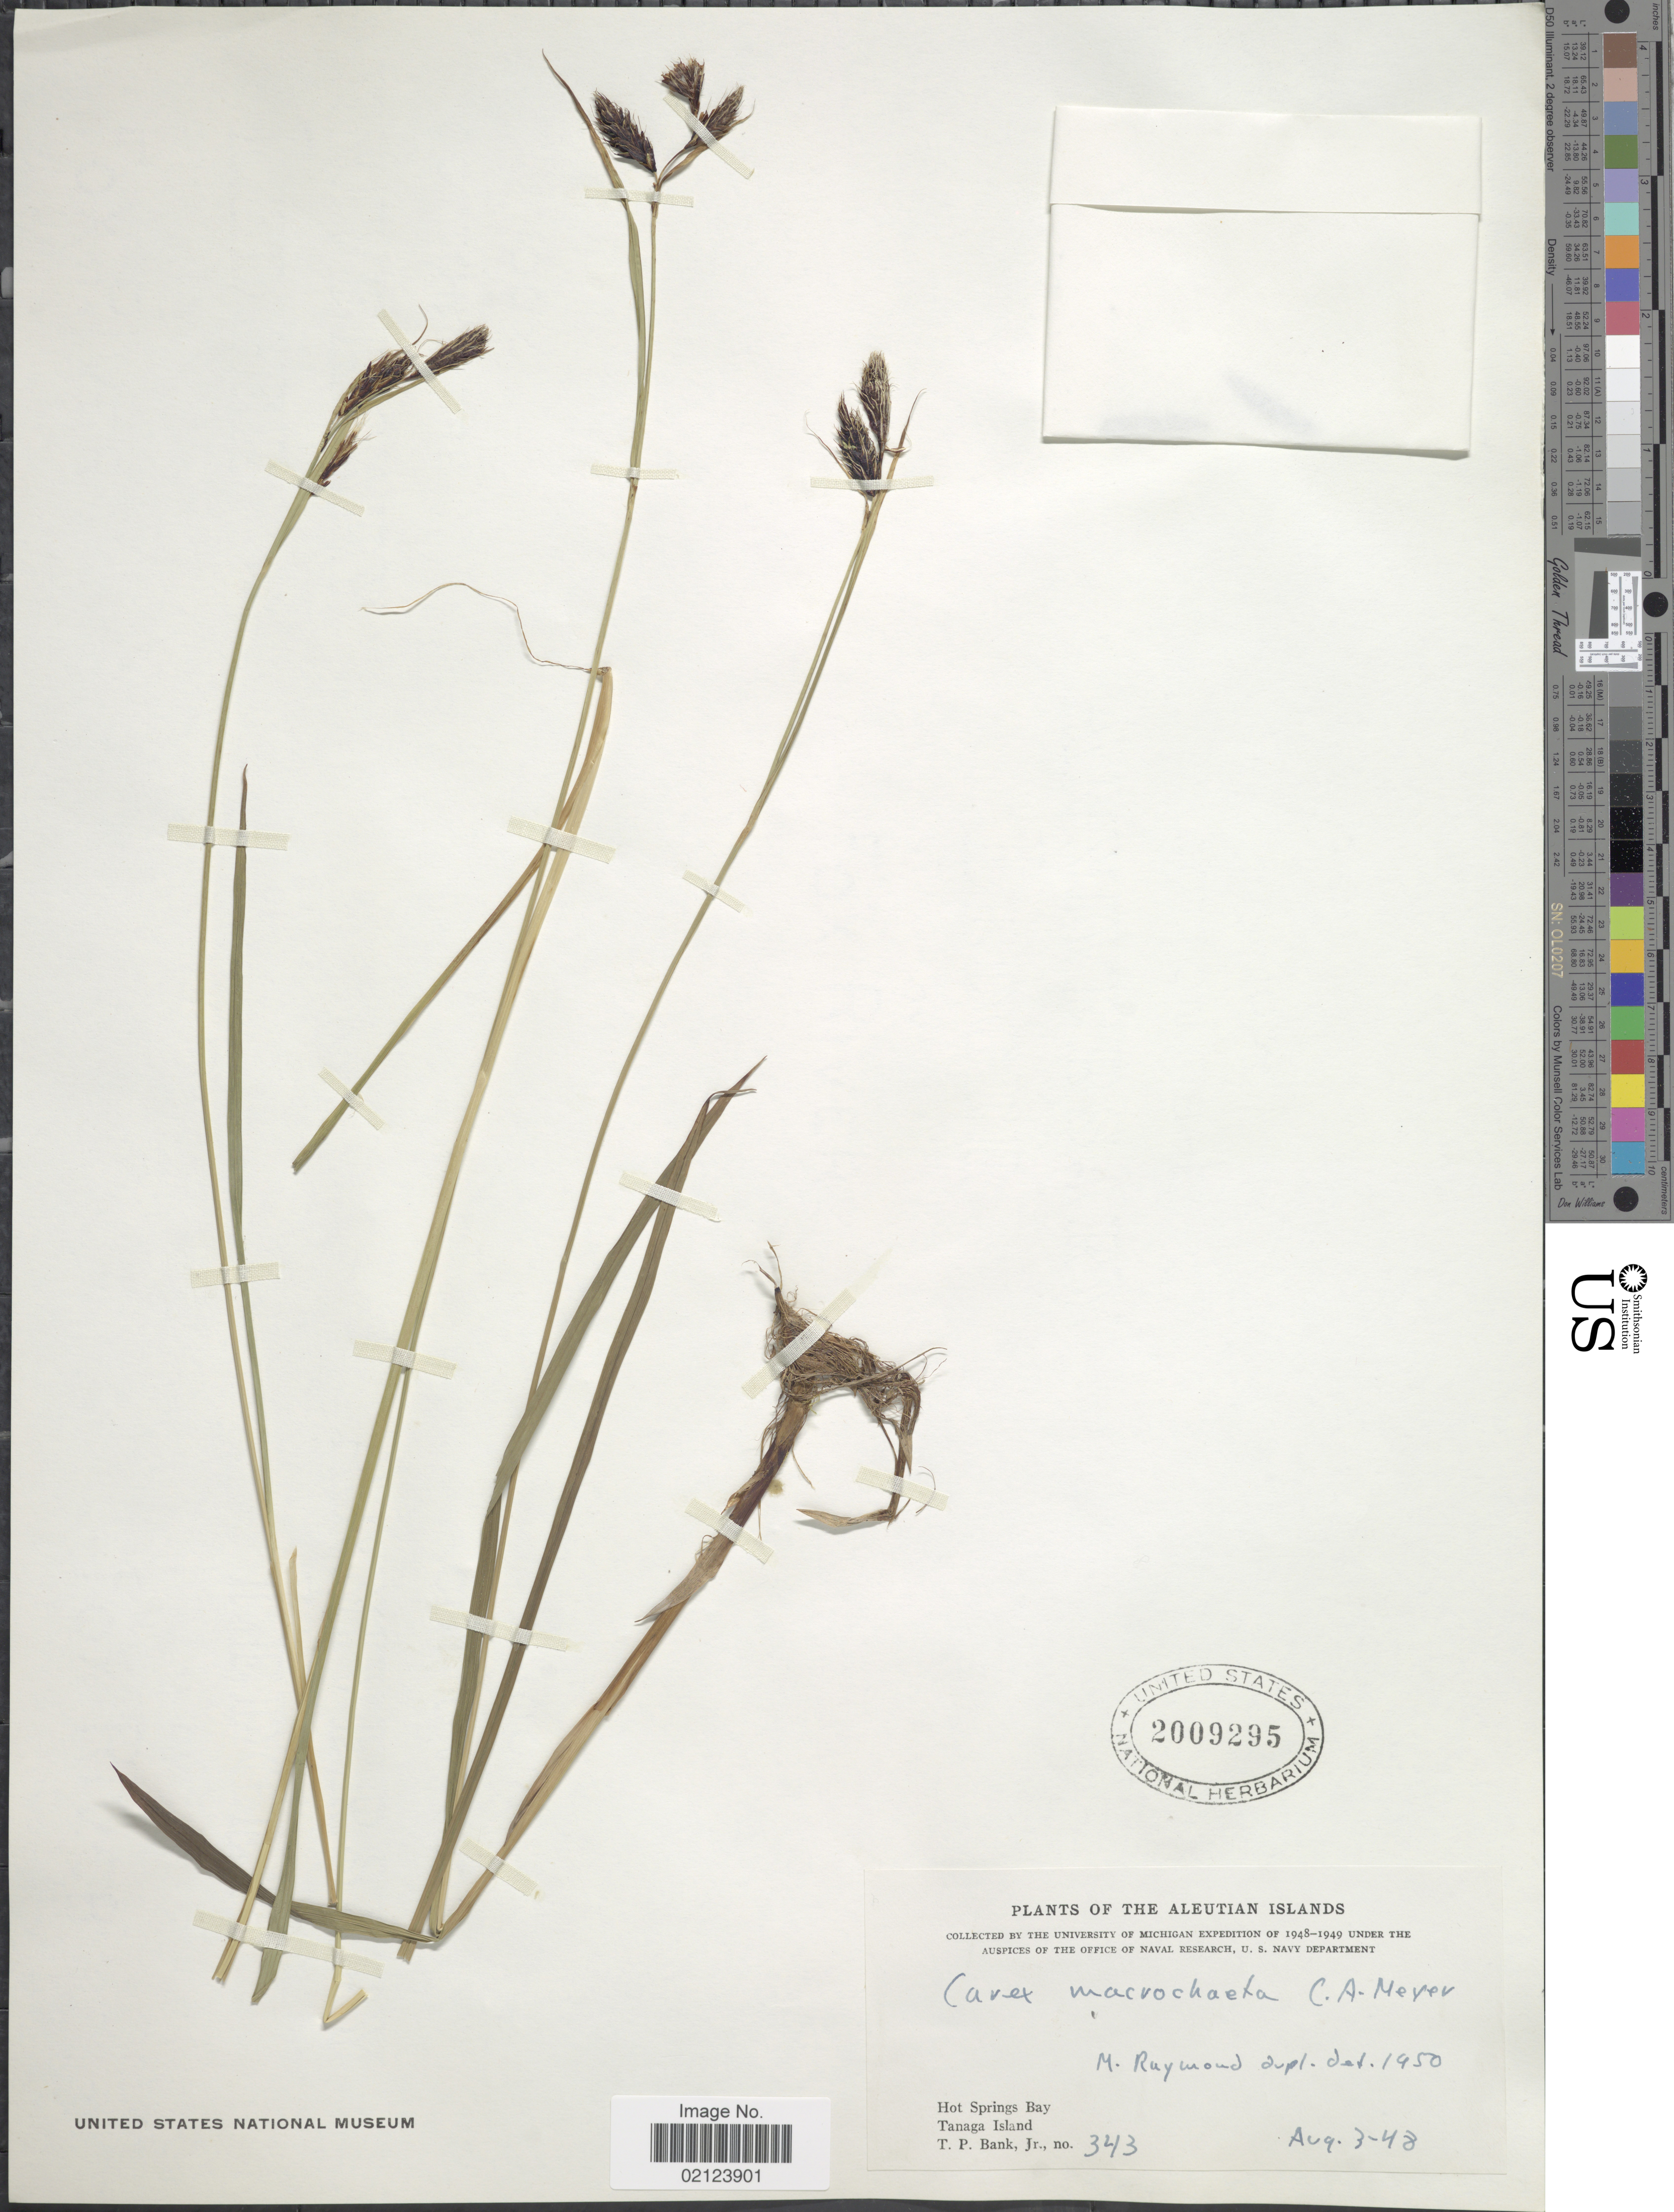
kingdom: Plantae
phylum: Tracheophyta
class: Liliopsida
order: Poales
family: Cyperaceae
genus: Carex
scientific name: Carex macrochaeta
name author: C.A. Mey.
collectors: T. Bank Jr.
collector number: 343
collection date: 1948-08-03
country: United States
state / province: Alaska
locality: Aleutian Islands. Hot Springs Bay. Tanaga Island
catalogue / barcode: US 2009295